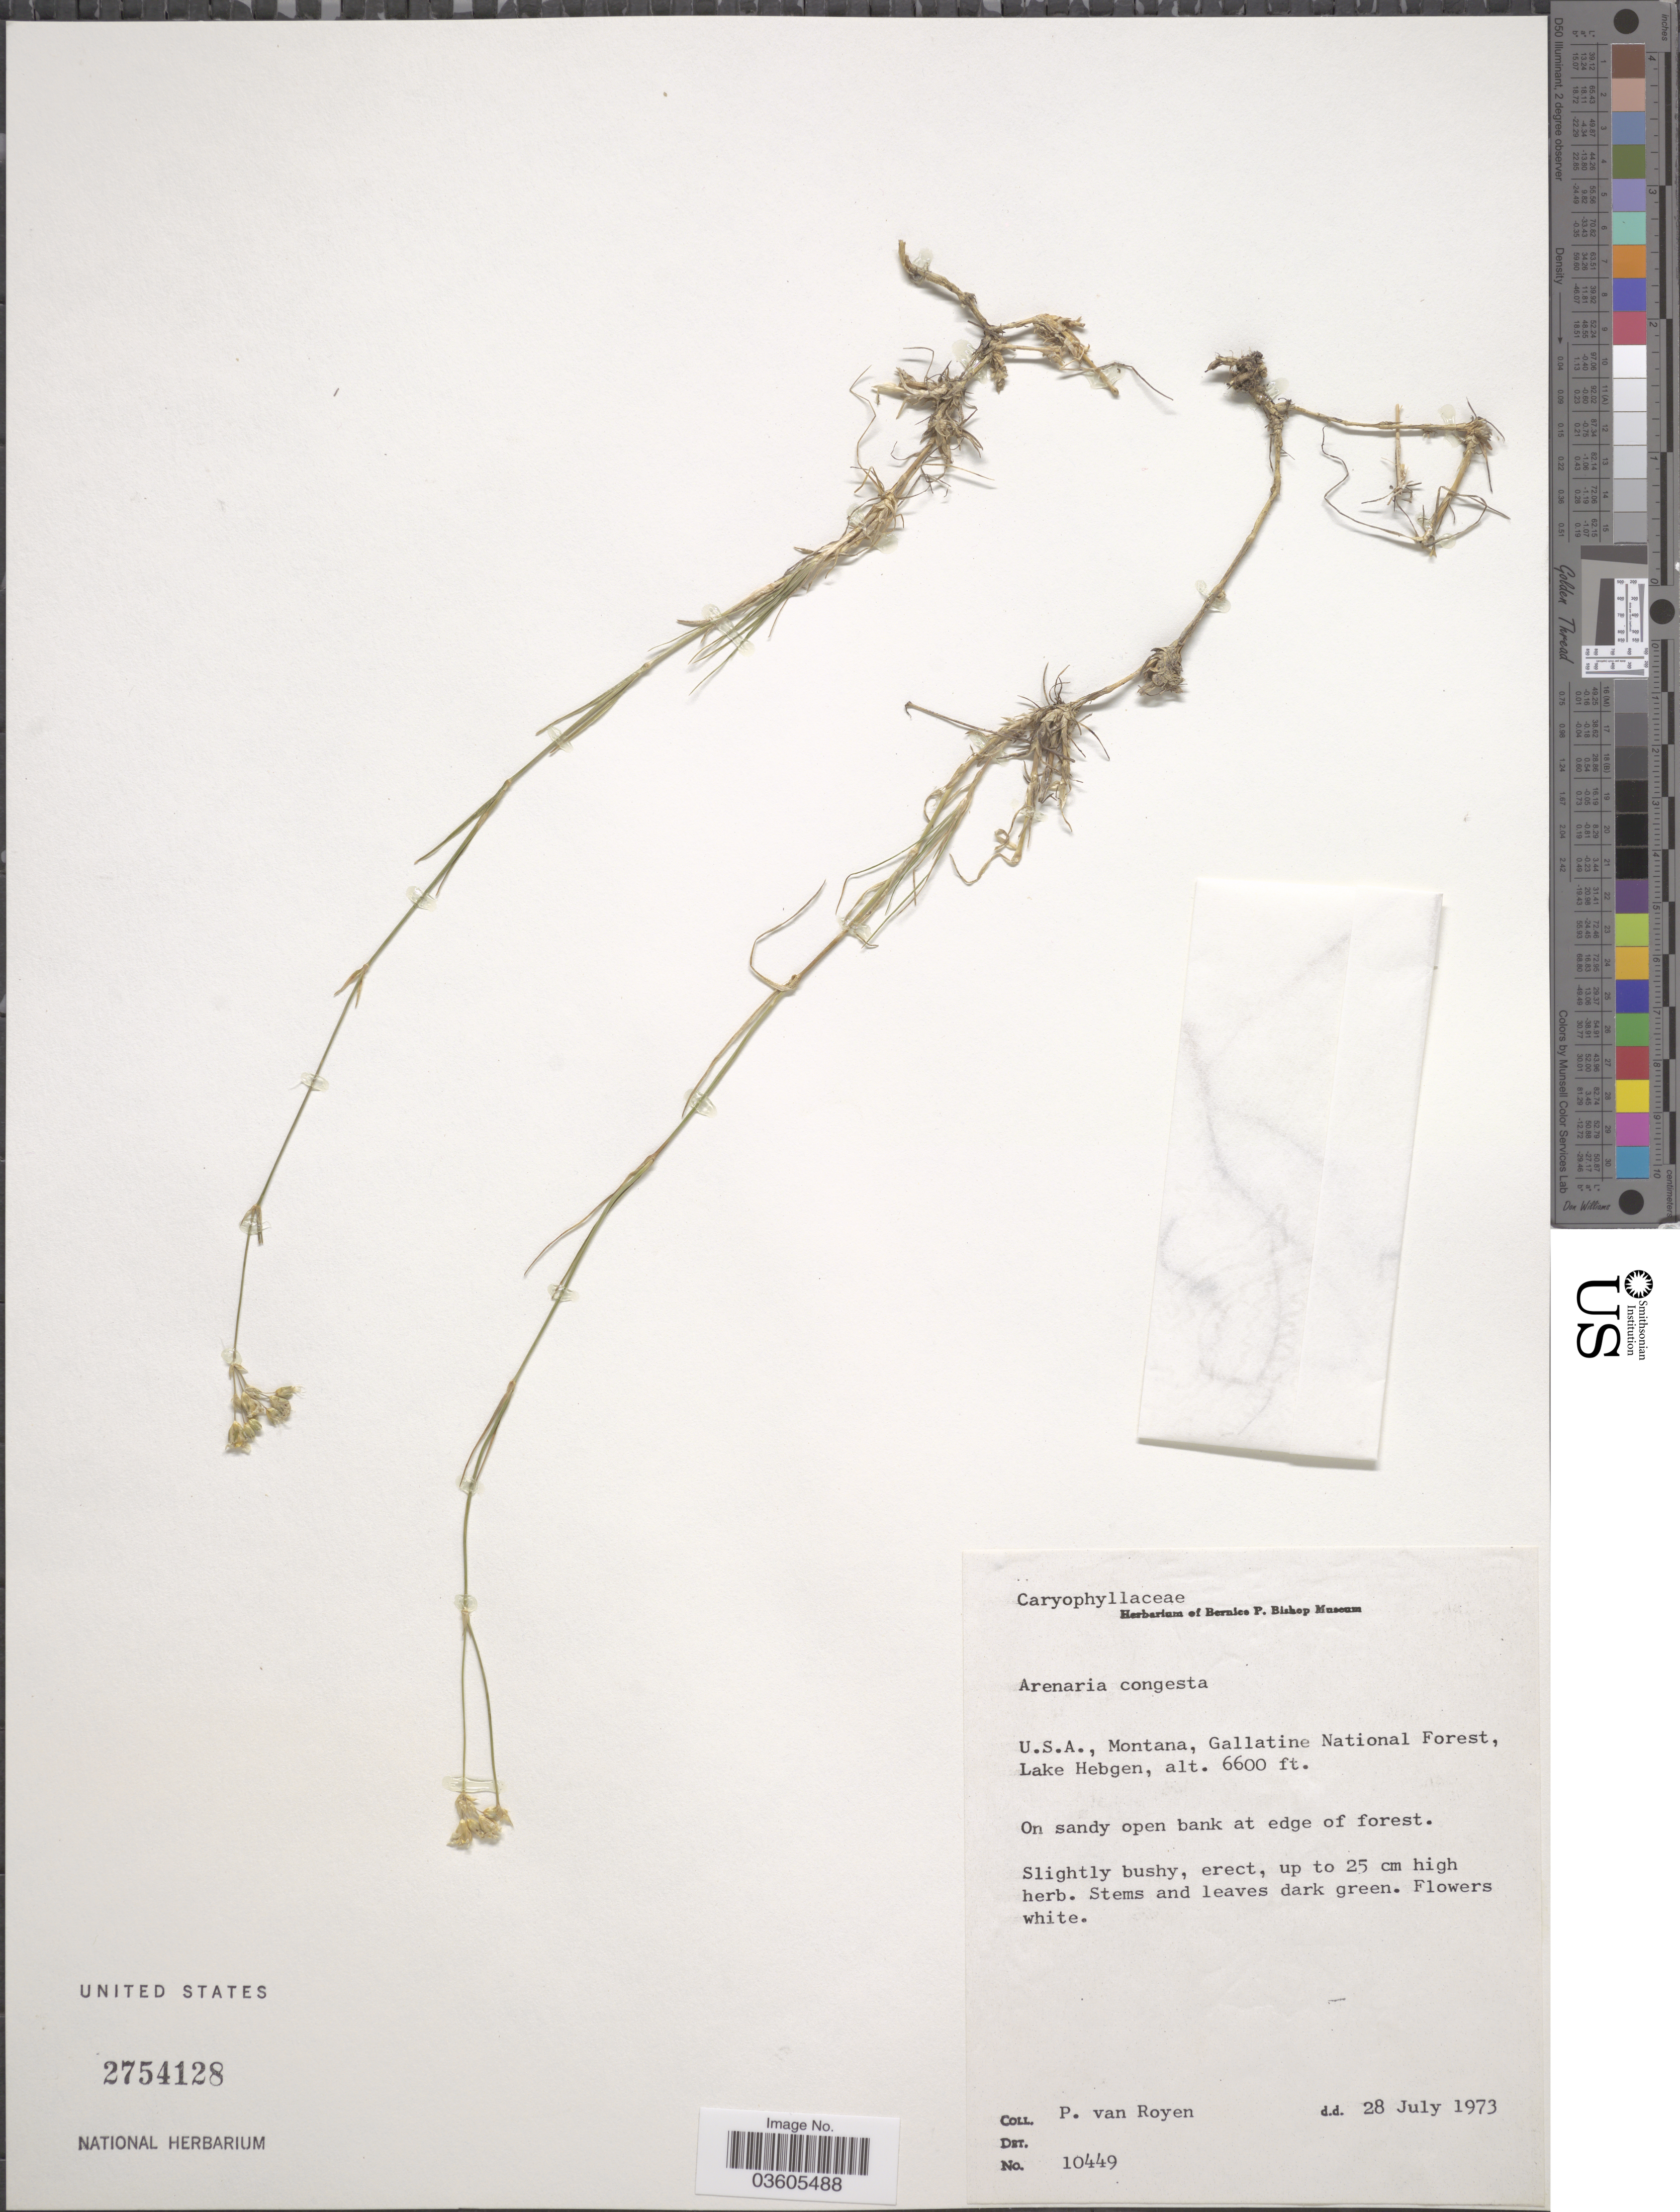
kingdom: Plantae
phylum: Tracheophyta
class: Magnoliopsida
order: Caryophyllales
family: Caryophyllaceae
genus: Eremogone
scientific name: Eremogone congesta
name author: (Nutt.) Ikonn.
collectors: P. van Royen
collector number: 10449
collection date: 1973-07-28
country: United States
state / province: Montana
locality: Gallatine National Forest, Lake Hebgen.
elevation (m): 2012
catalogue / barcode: US 2754128